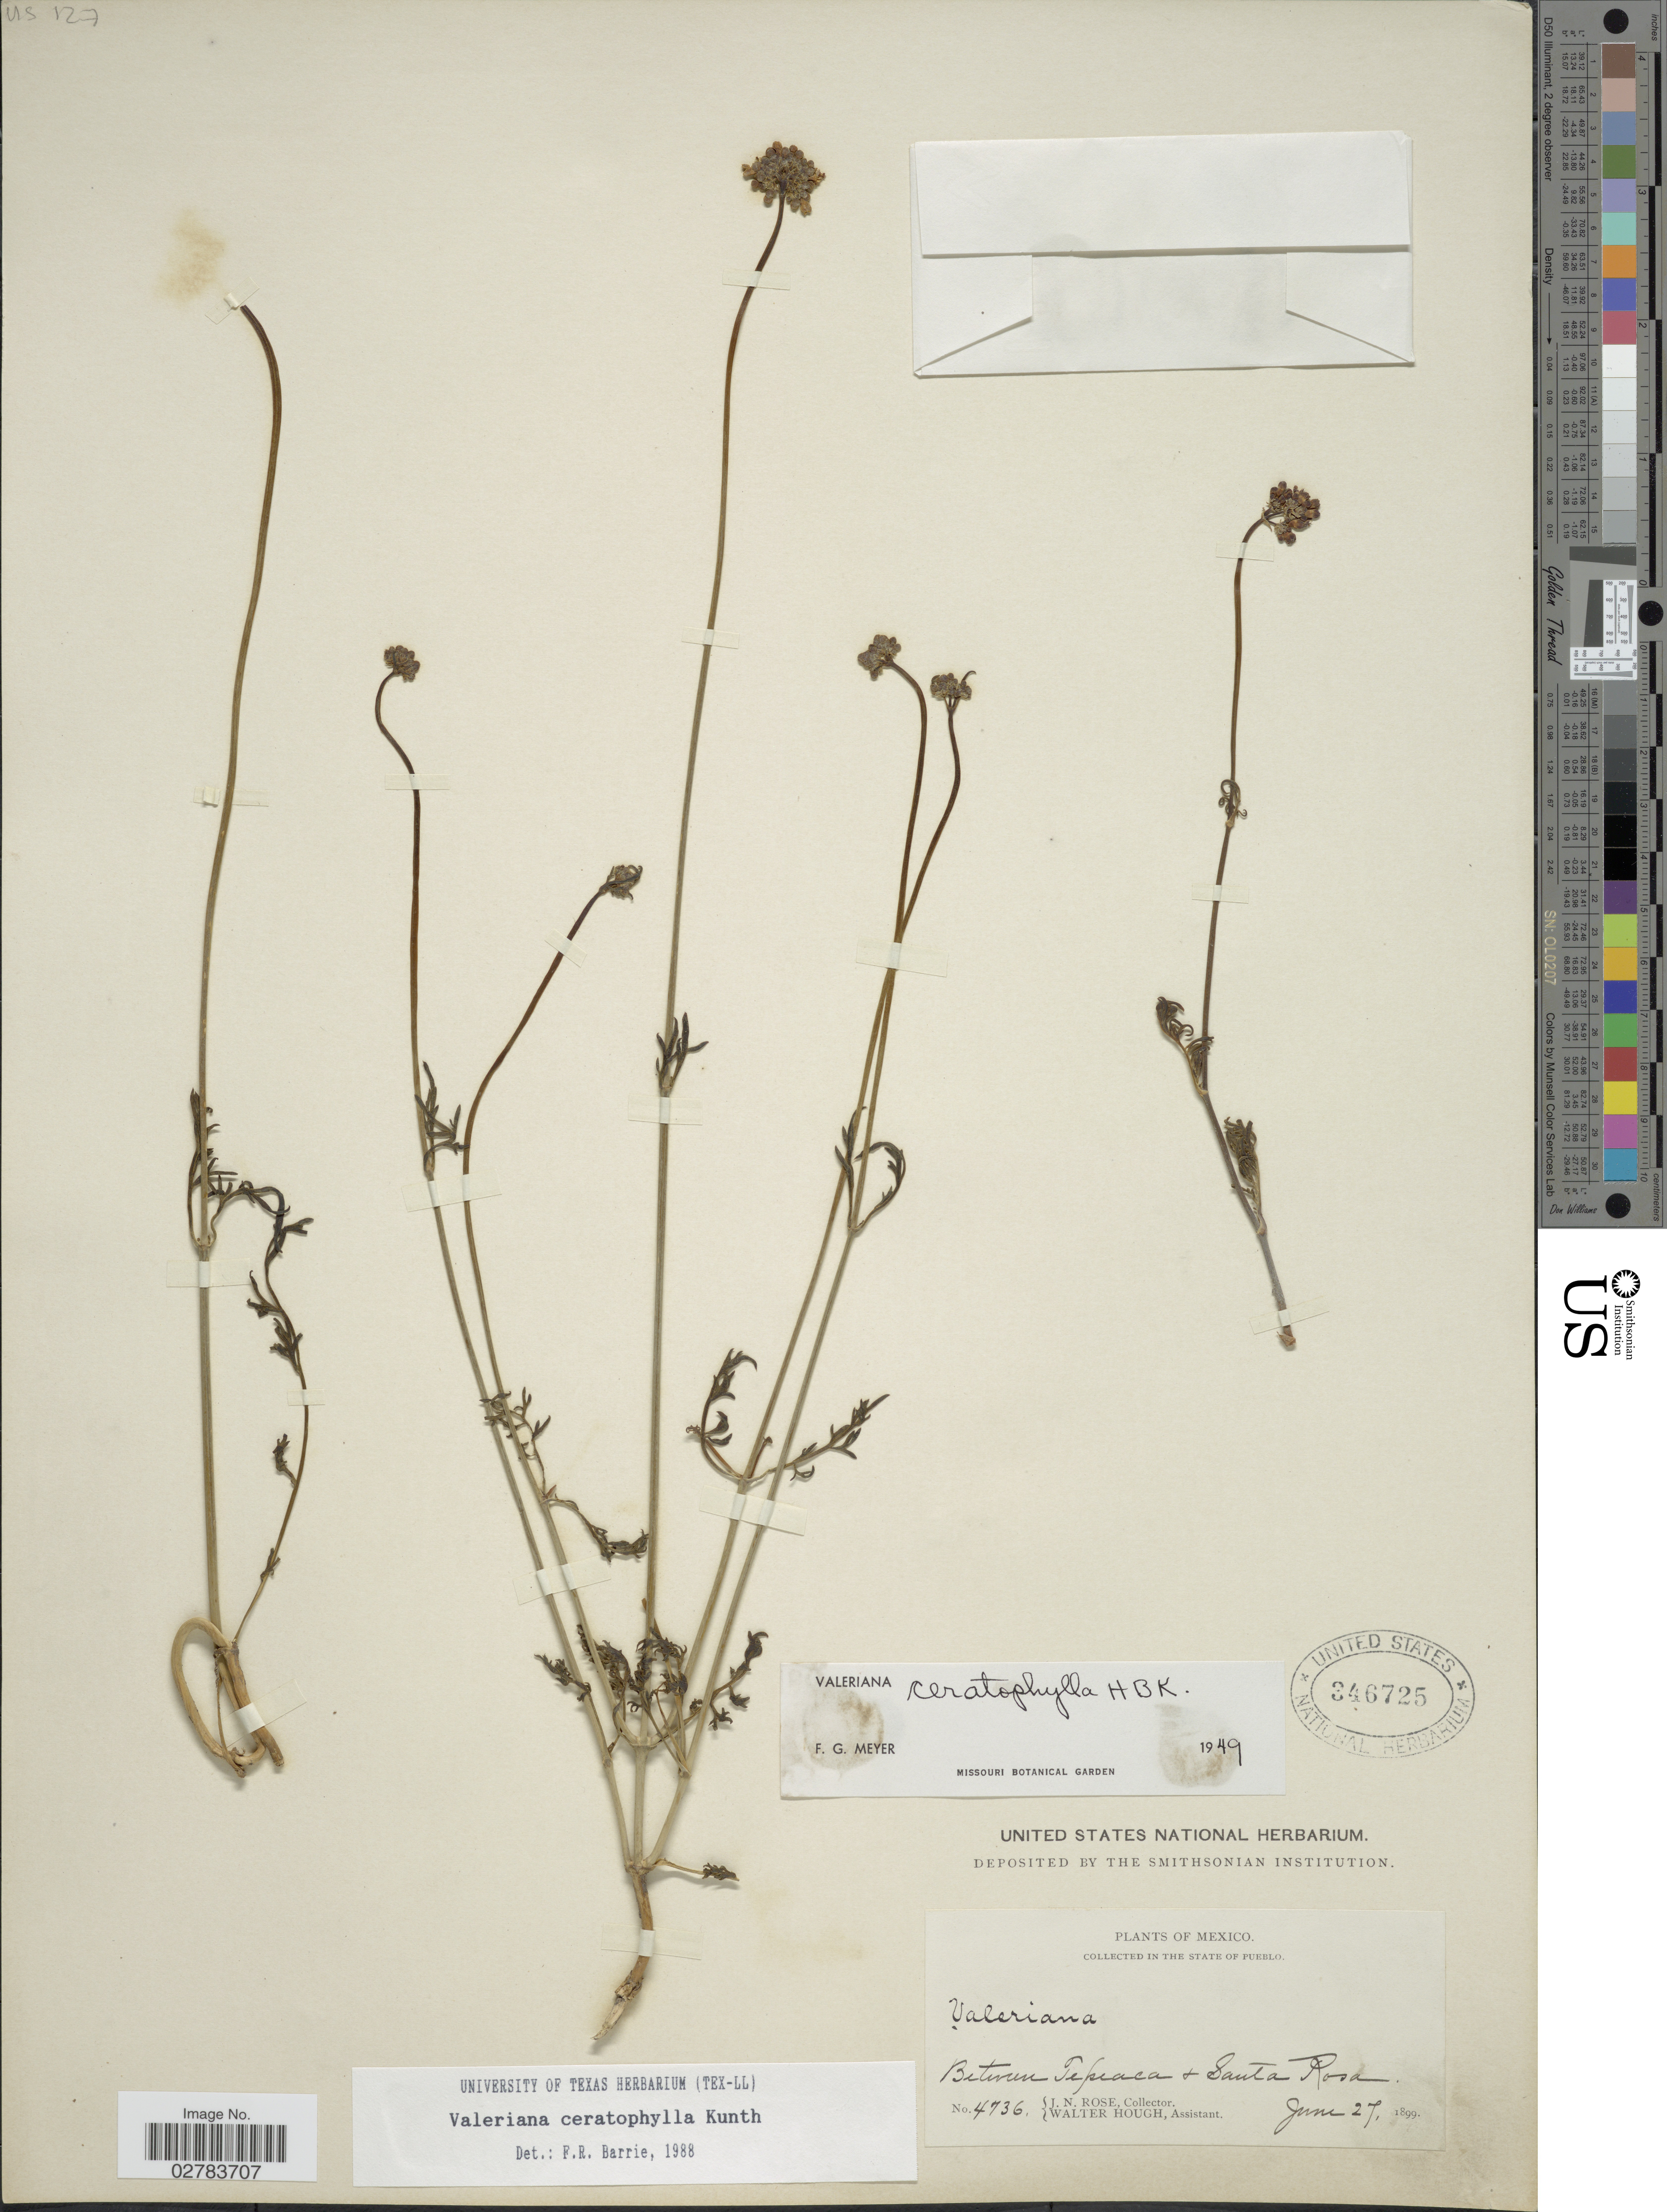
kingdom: Plantae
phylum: Tracheophyta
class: Magnoliopsida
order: Dipsacales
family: Caprifoliaceae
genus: Valeriana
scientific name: Valeriana ceratophylla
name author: Kunth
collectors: J. N. Rose & W. Hough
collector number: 4736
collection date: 1899-06-27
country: Mexico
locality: State of Pueblo. Between Tepeaca + Santa Rosa.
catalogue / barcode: US 346725